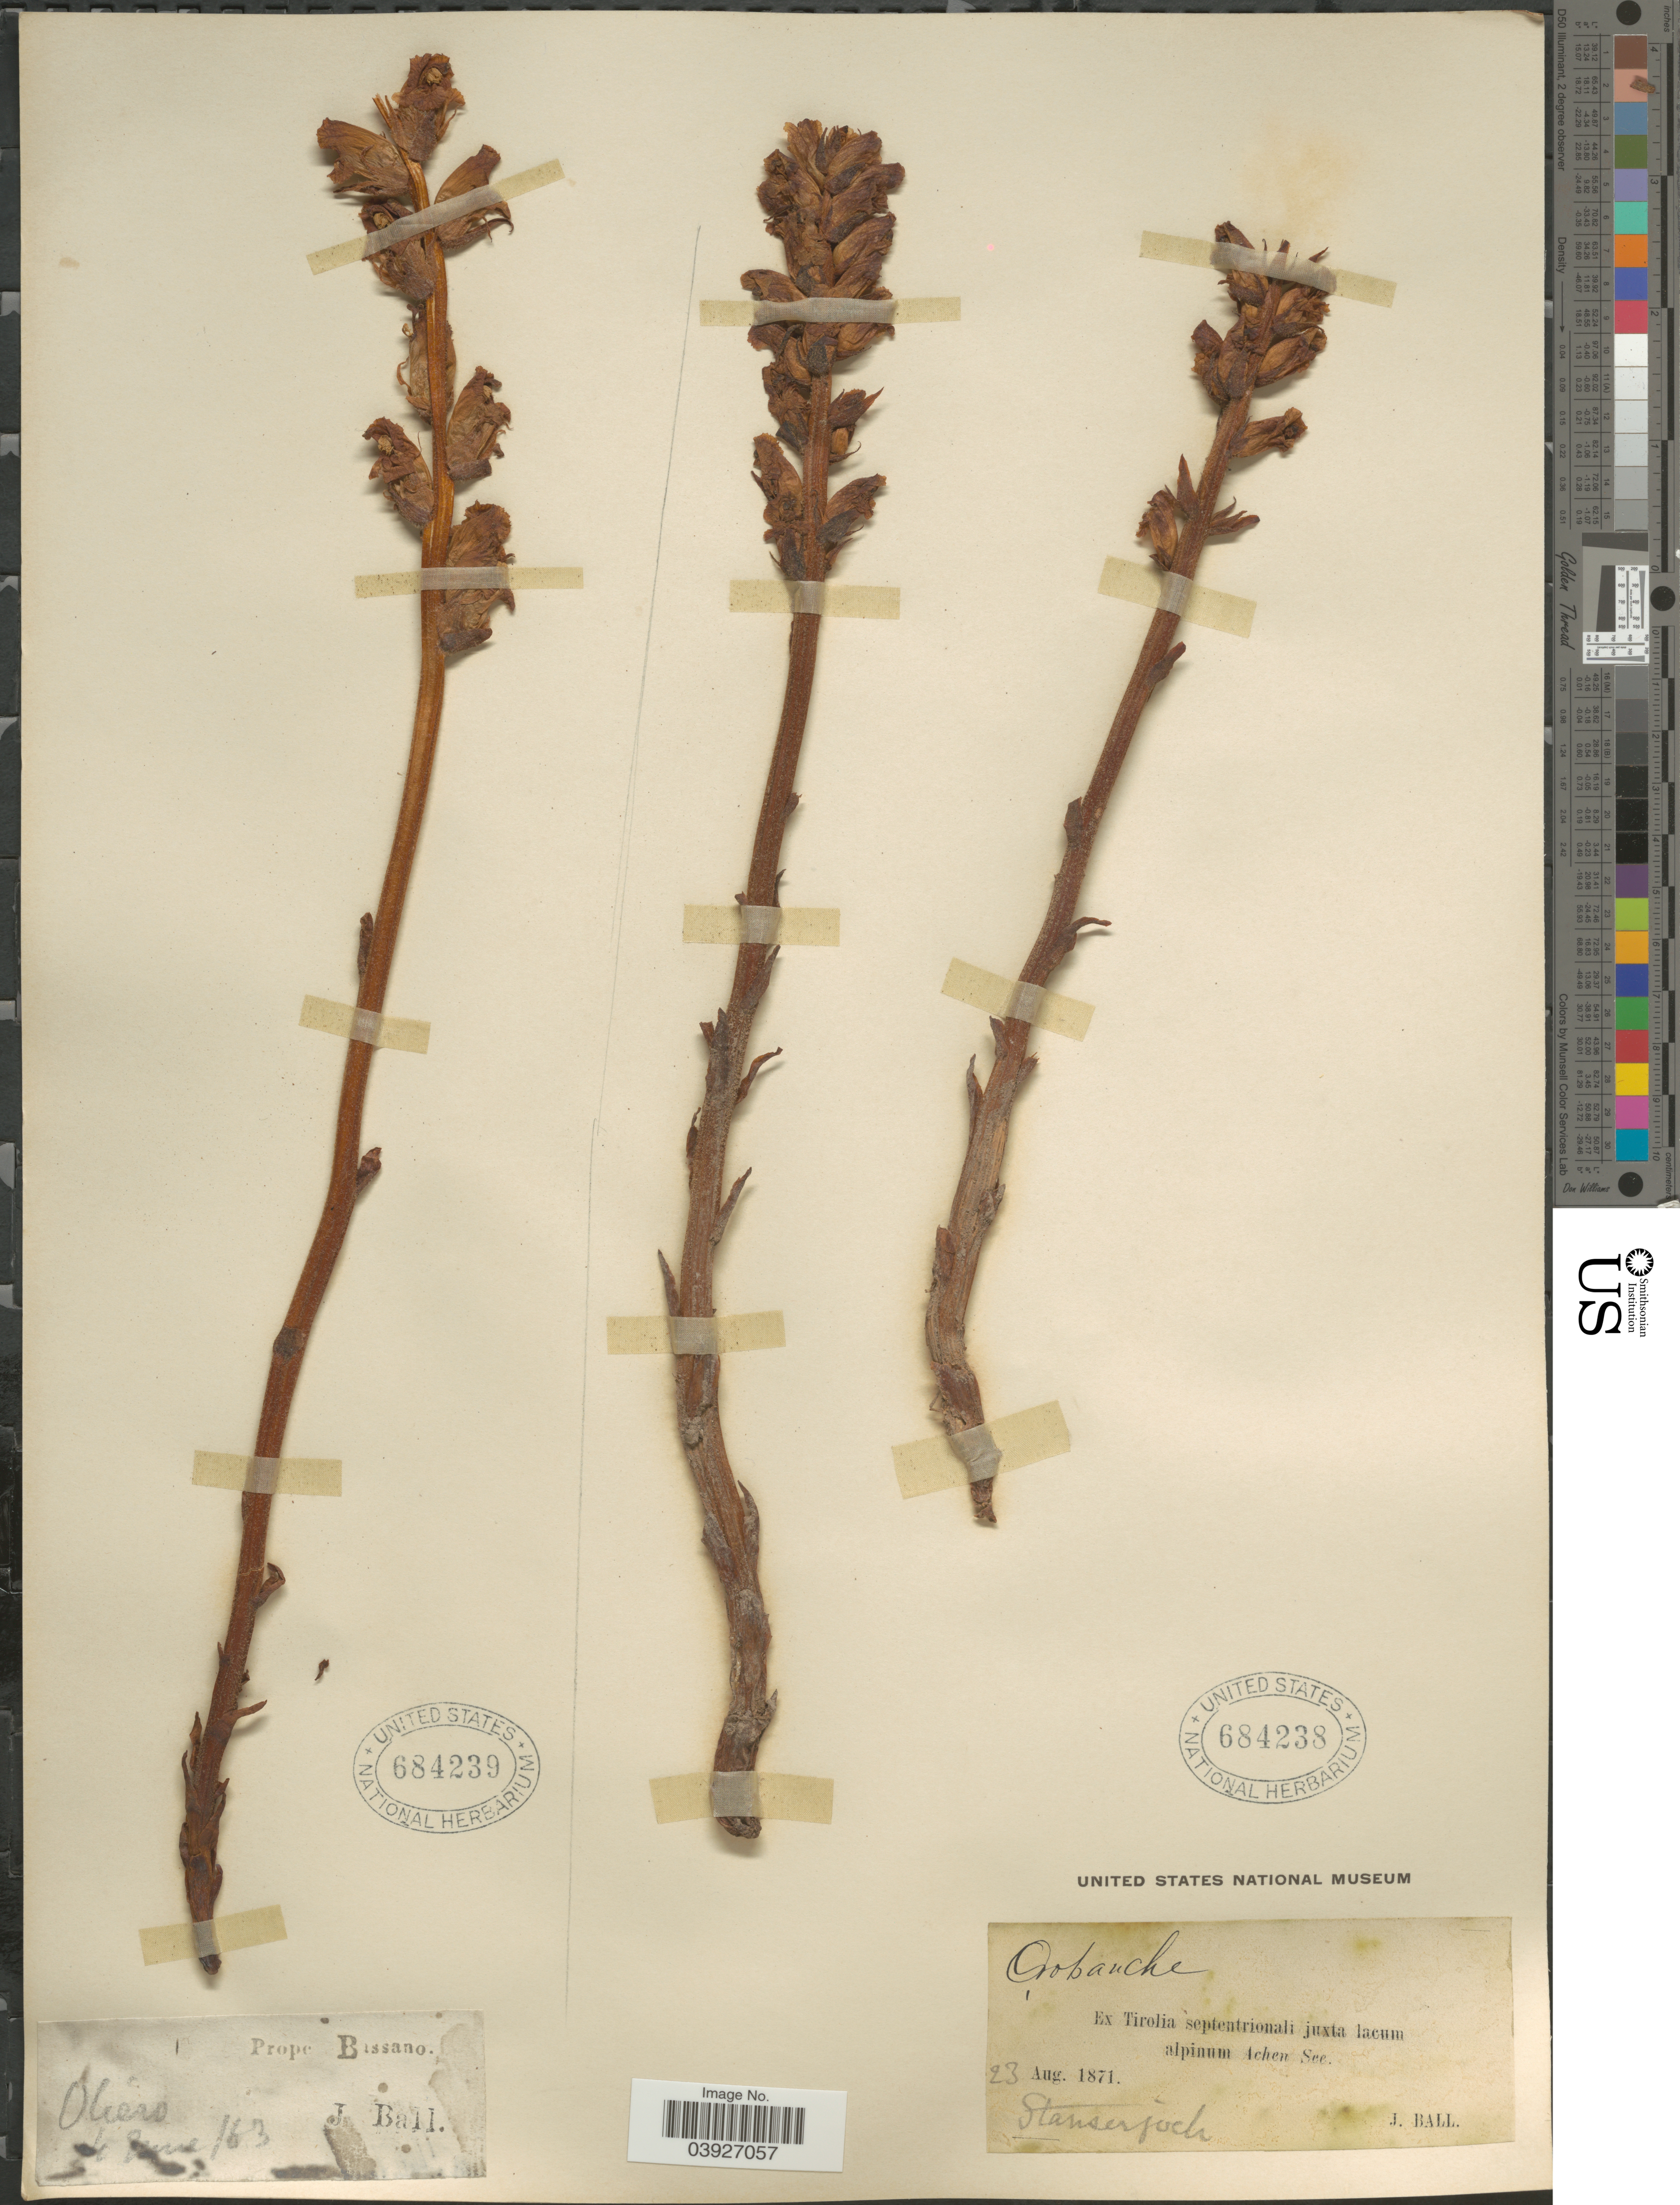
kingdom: Plantae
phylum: Tracheophyta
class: Magnoliopsida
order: Lamiales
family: Orobanchaceae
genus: Orobanche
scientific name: Orobanche sp.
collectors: J. Ball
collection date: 1871-08-23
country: Austria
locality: Ex Tirolia septentrionali juxta lacum alpinum Achen See. Stanserjoch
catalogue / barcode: US 684238